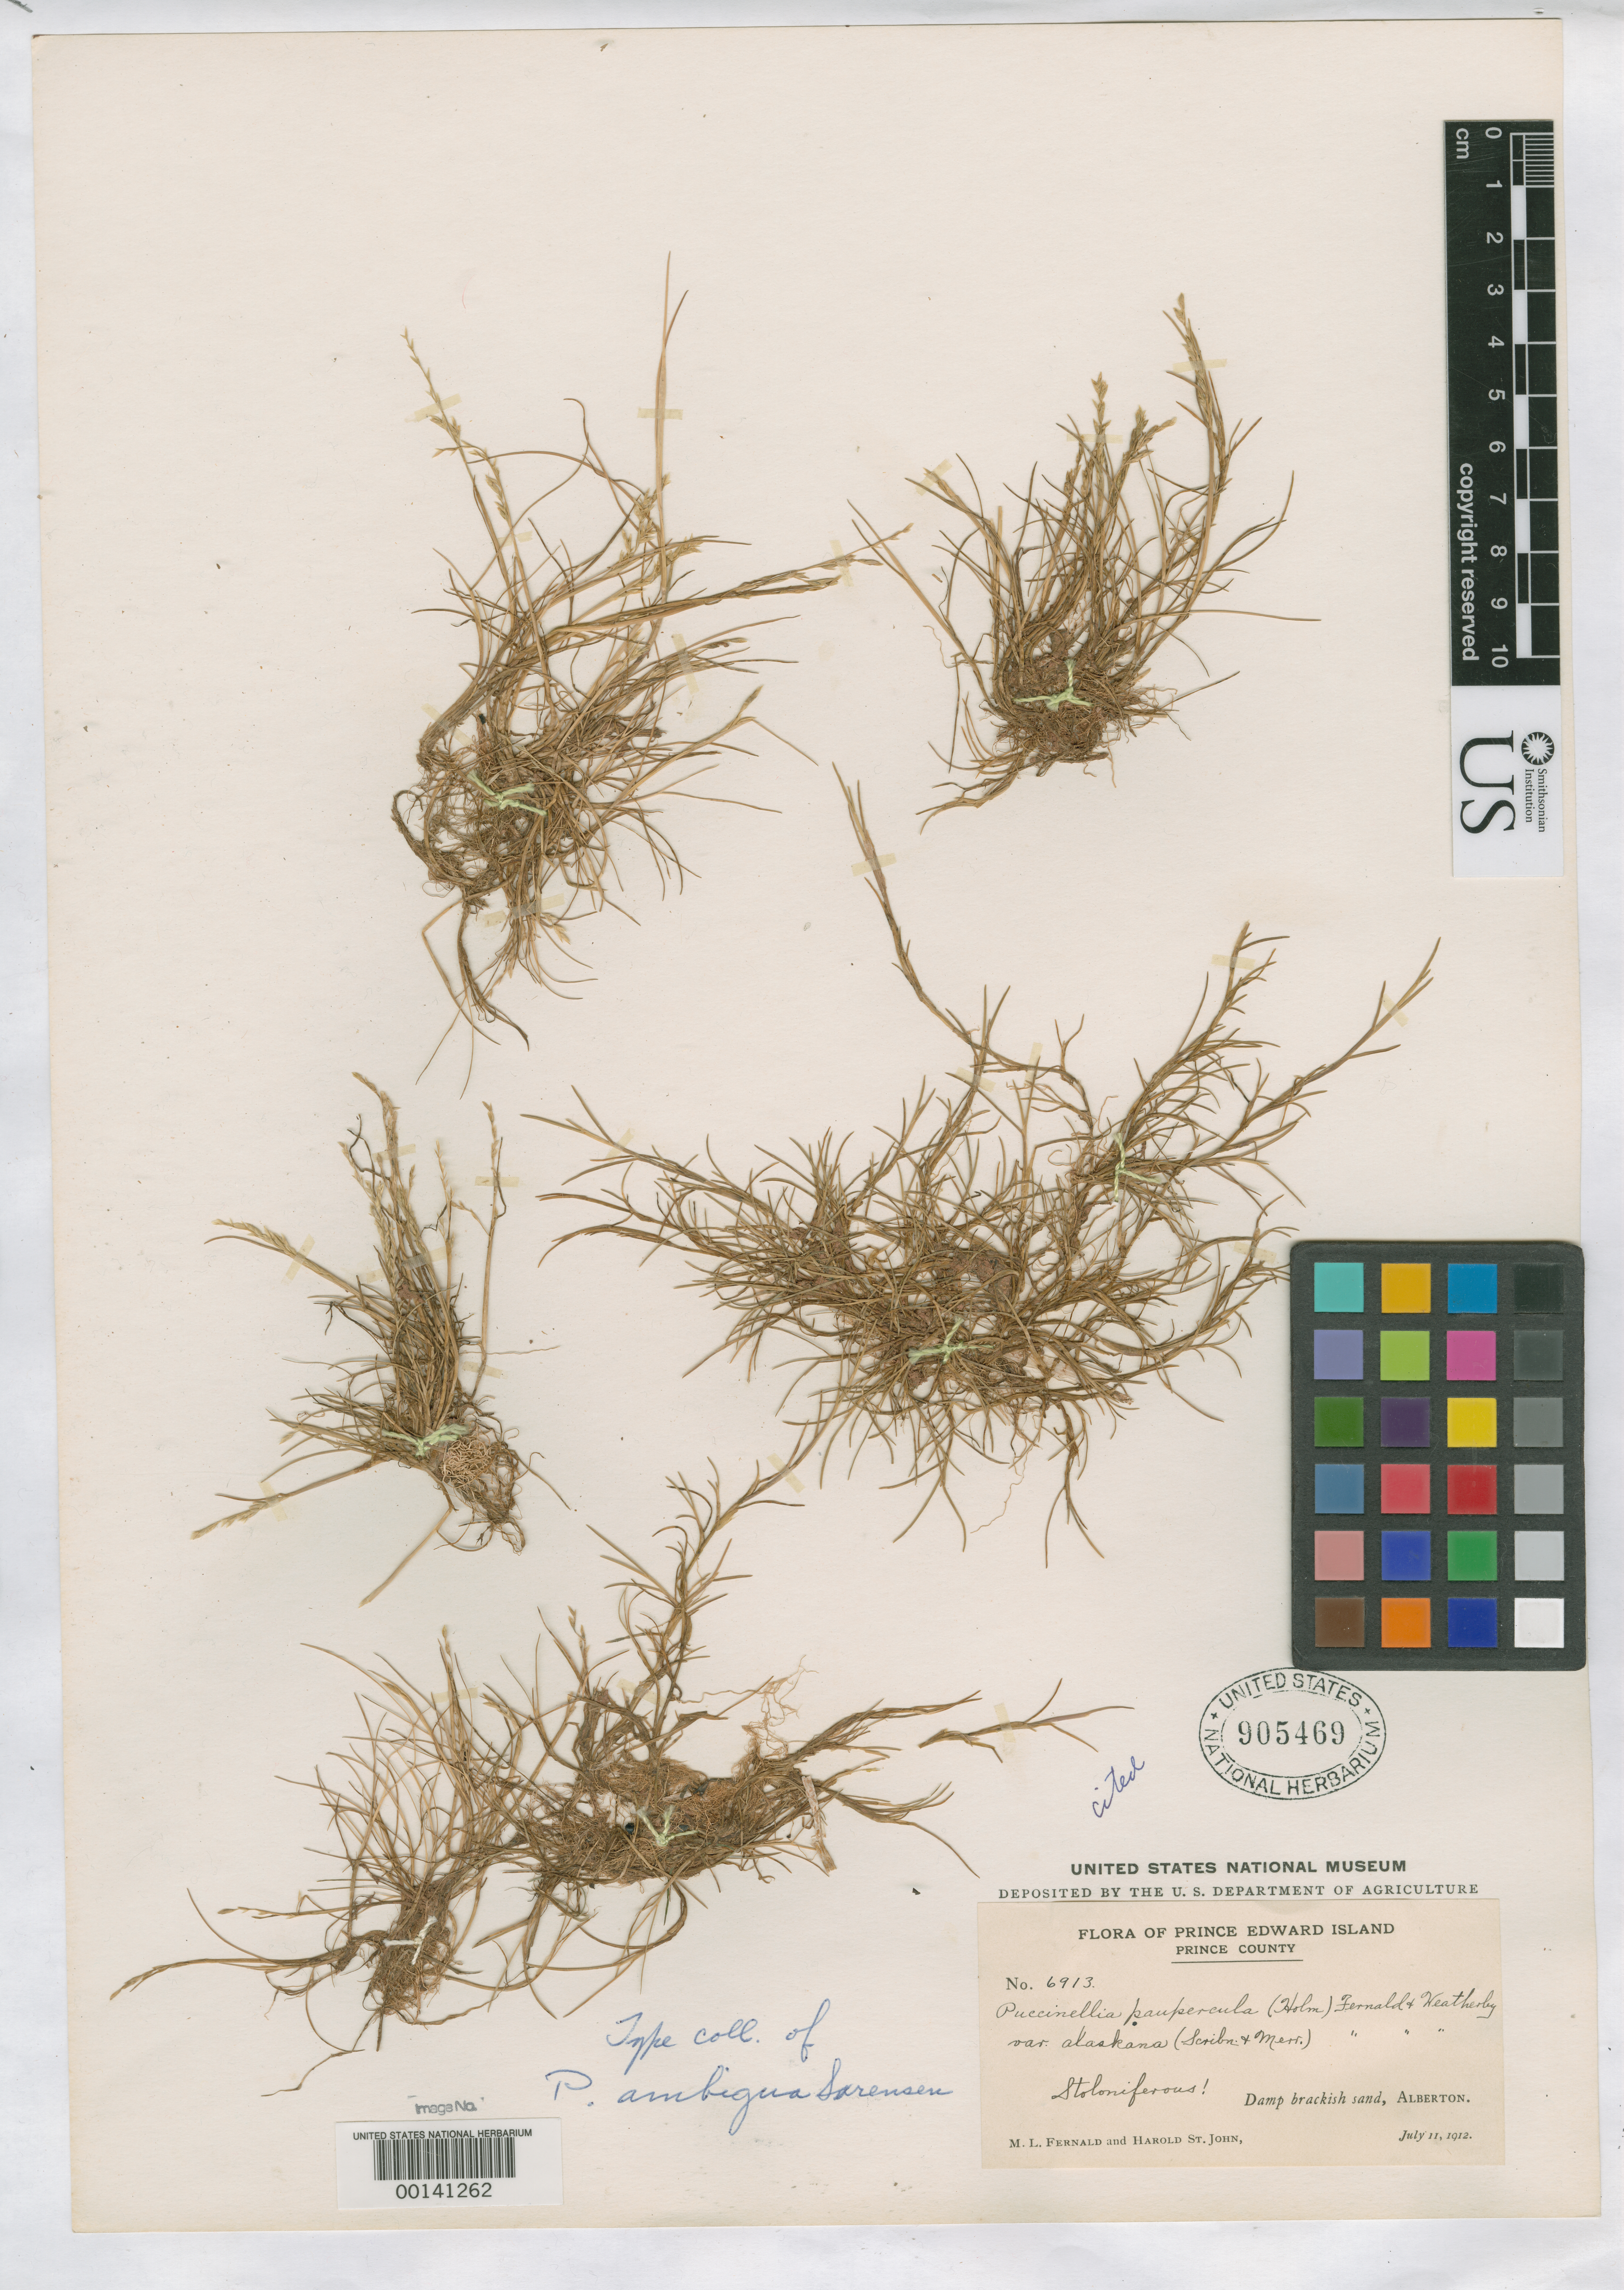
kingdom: Plantae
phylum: Tracheophyta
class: Liliopsida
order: Poales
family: Poaceae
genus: Puccinellia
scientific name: Puccinellia ambiqua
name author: Sorensen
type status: Isotype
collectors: M. L. Fernald & H. St. John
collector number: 6913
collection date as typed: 11 Jul 1912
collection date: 1912-07-11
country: Canada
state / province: Prince Edward Island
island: Prince Edward Island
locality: Alberton.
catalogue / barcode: US 905469